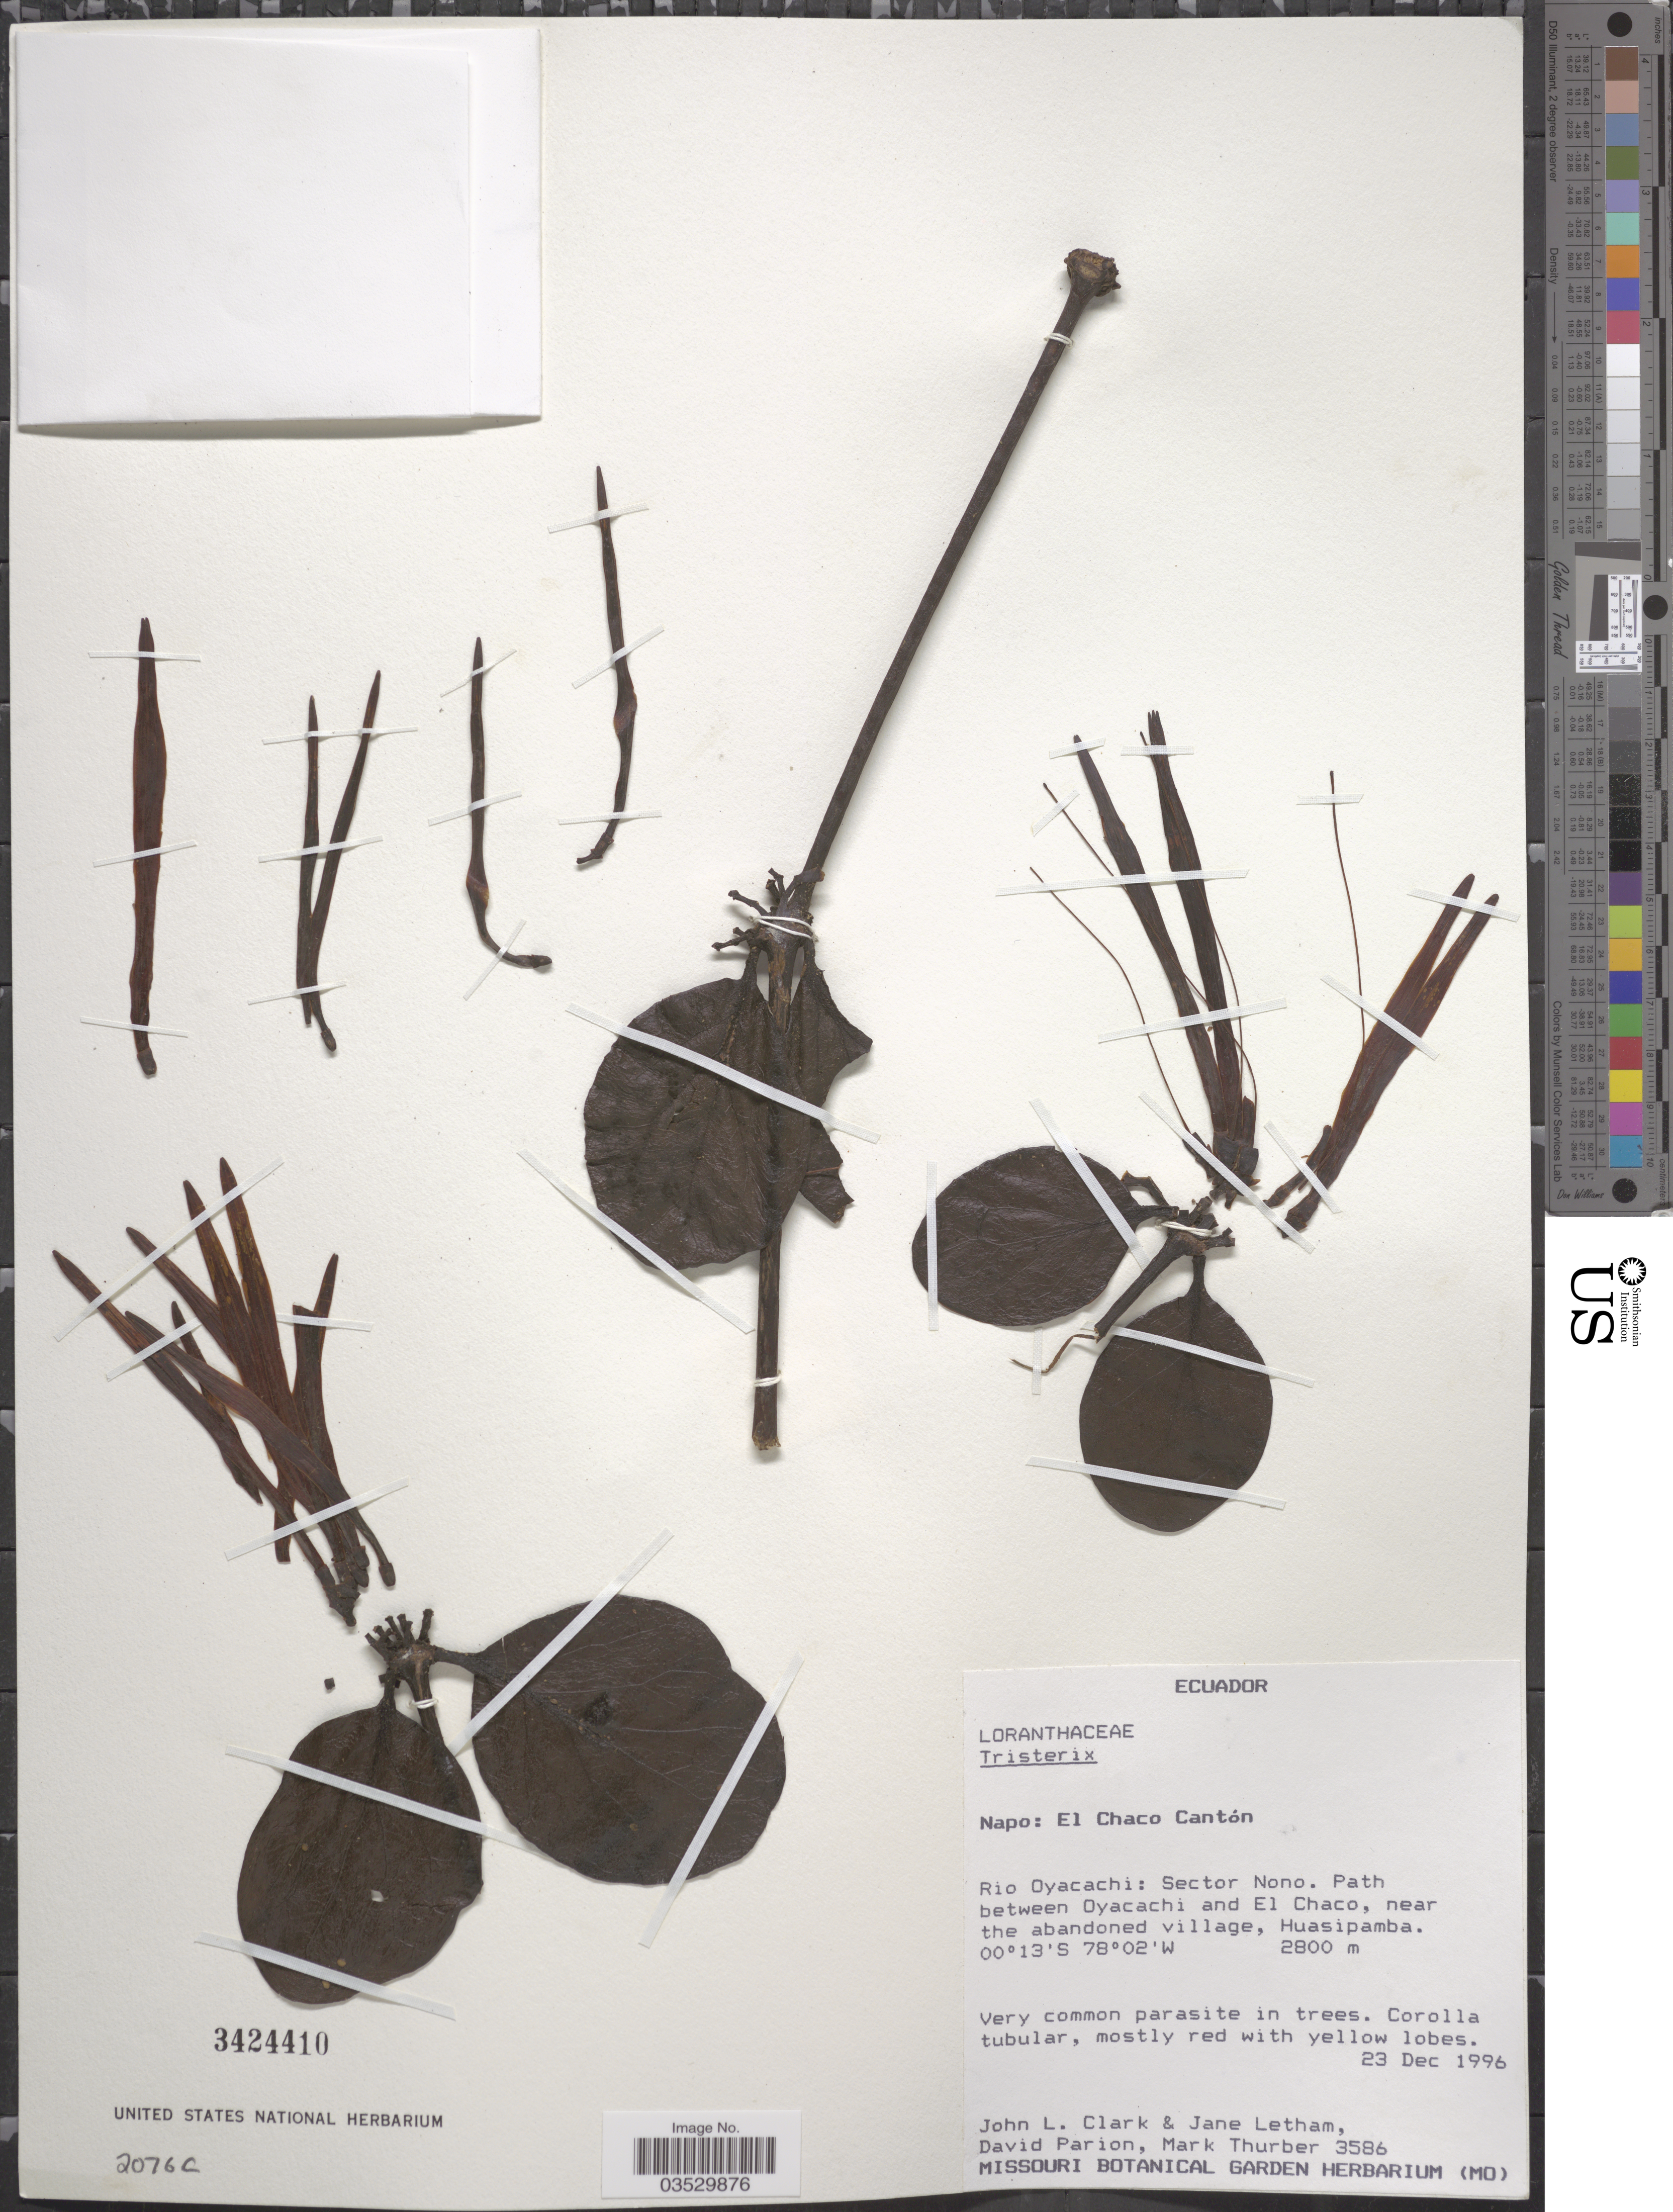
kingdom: Plantae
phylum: Tracheophyta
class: Magnoliopsida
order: Santalales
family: Loranthaceae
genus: Tristerix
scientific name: Tristerix sp.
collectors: J. L. Clark, J. Letham, D. Parion & M. Thurber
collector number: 3586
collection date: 1996-12-23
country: Ecuador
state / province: Napo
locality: El Chaco Cantón. Rio Oyacachi: Sector Nono. Path between Oyacachi and El Chaco, near the abandoned village, Huasipamba.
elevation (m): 2800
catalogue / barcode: US 3424410